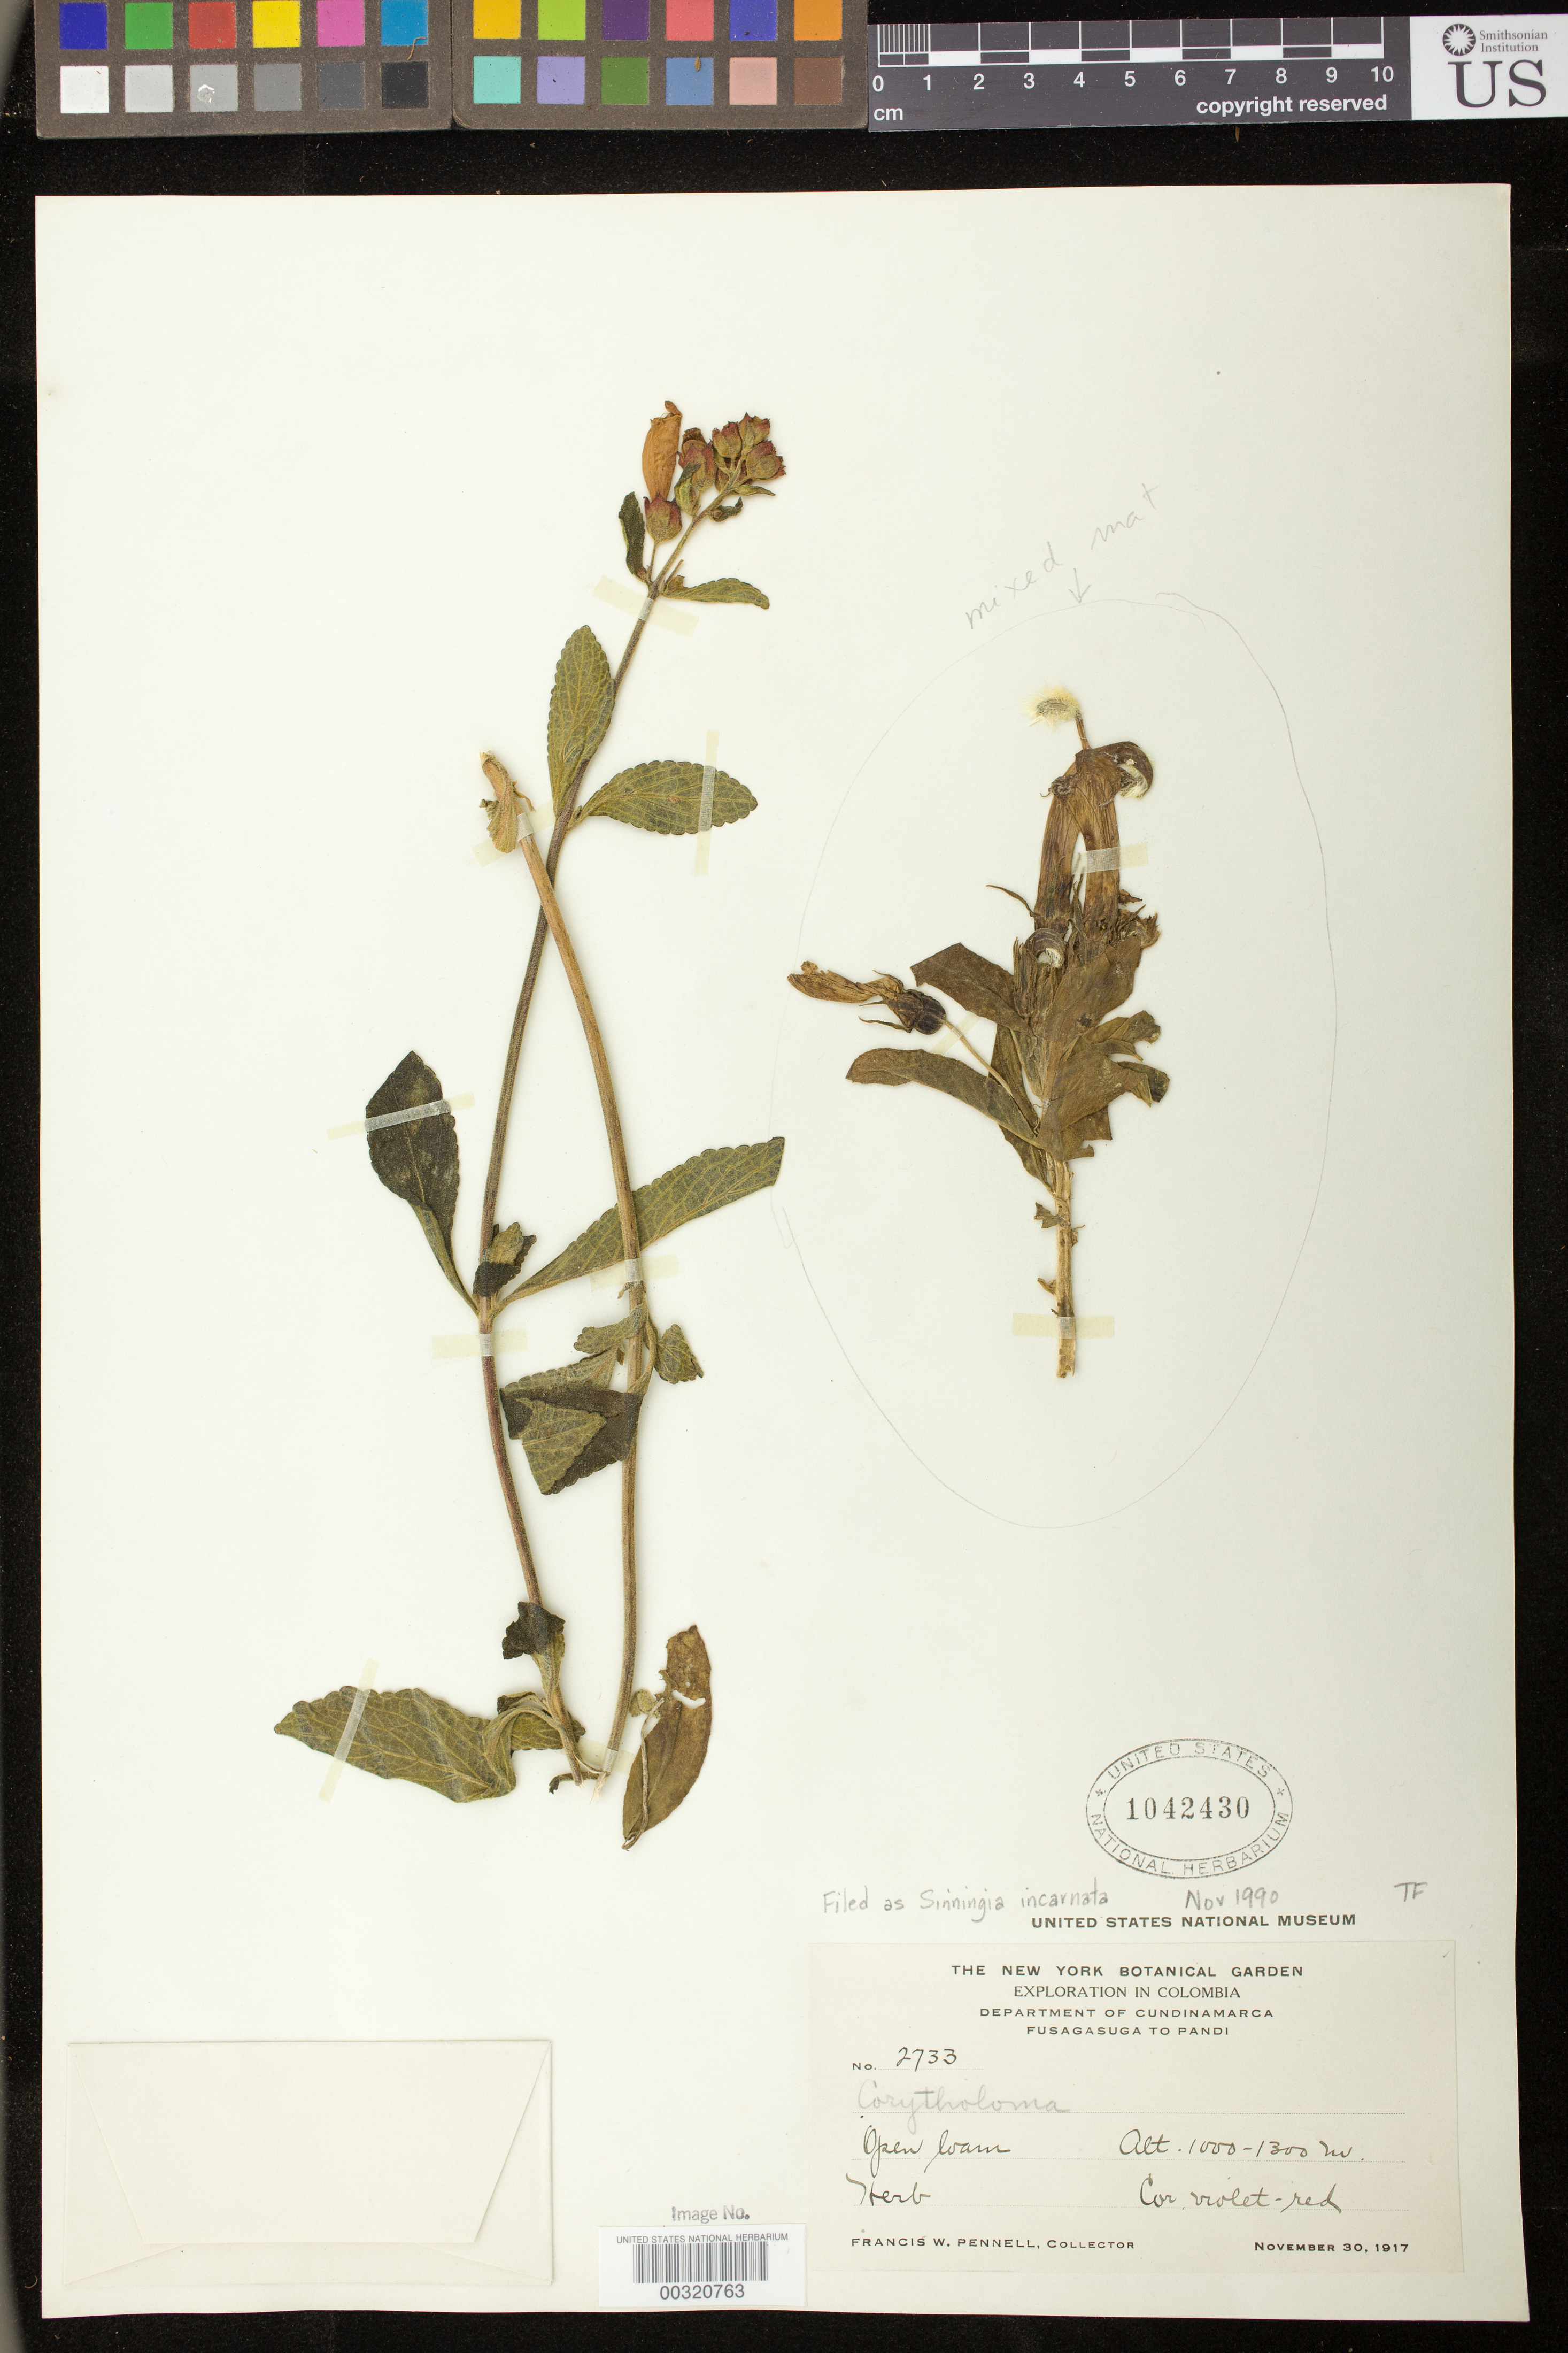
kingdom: Plantae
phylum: Tracheophyta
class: Magnoliopsida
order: Lamiales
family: Gesneriaceae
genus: Sinningia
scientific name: Sinningia incarnata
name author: (Aubl.) D.L. Denham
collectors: F. W. Pennell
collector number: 2733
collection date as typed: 30 Nov 1917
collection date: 1917-11-30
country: Colombia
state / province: Cundinamarca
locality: Fusagasuga to Pandi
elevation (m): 1000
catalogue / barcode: US 1042430